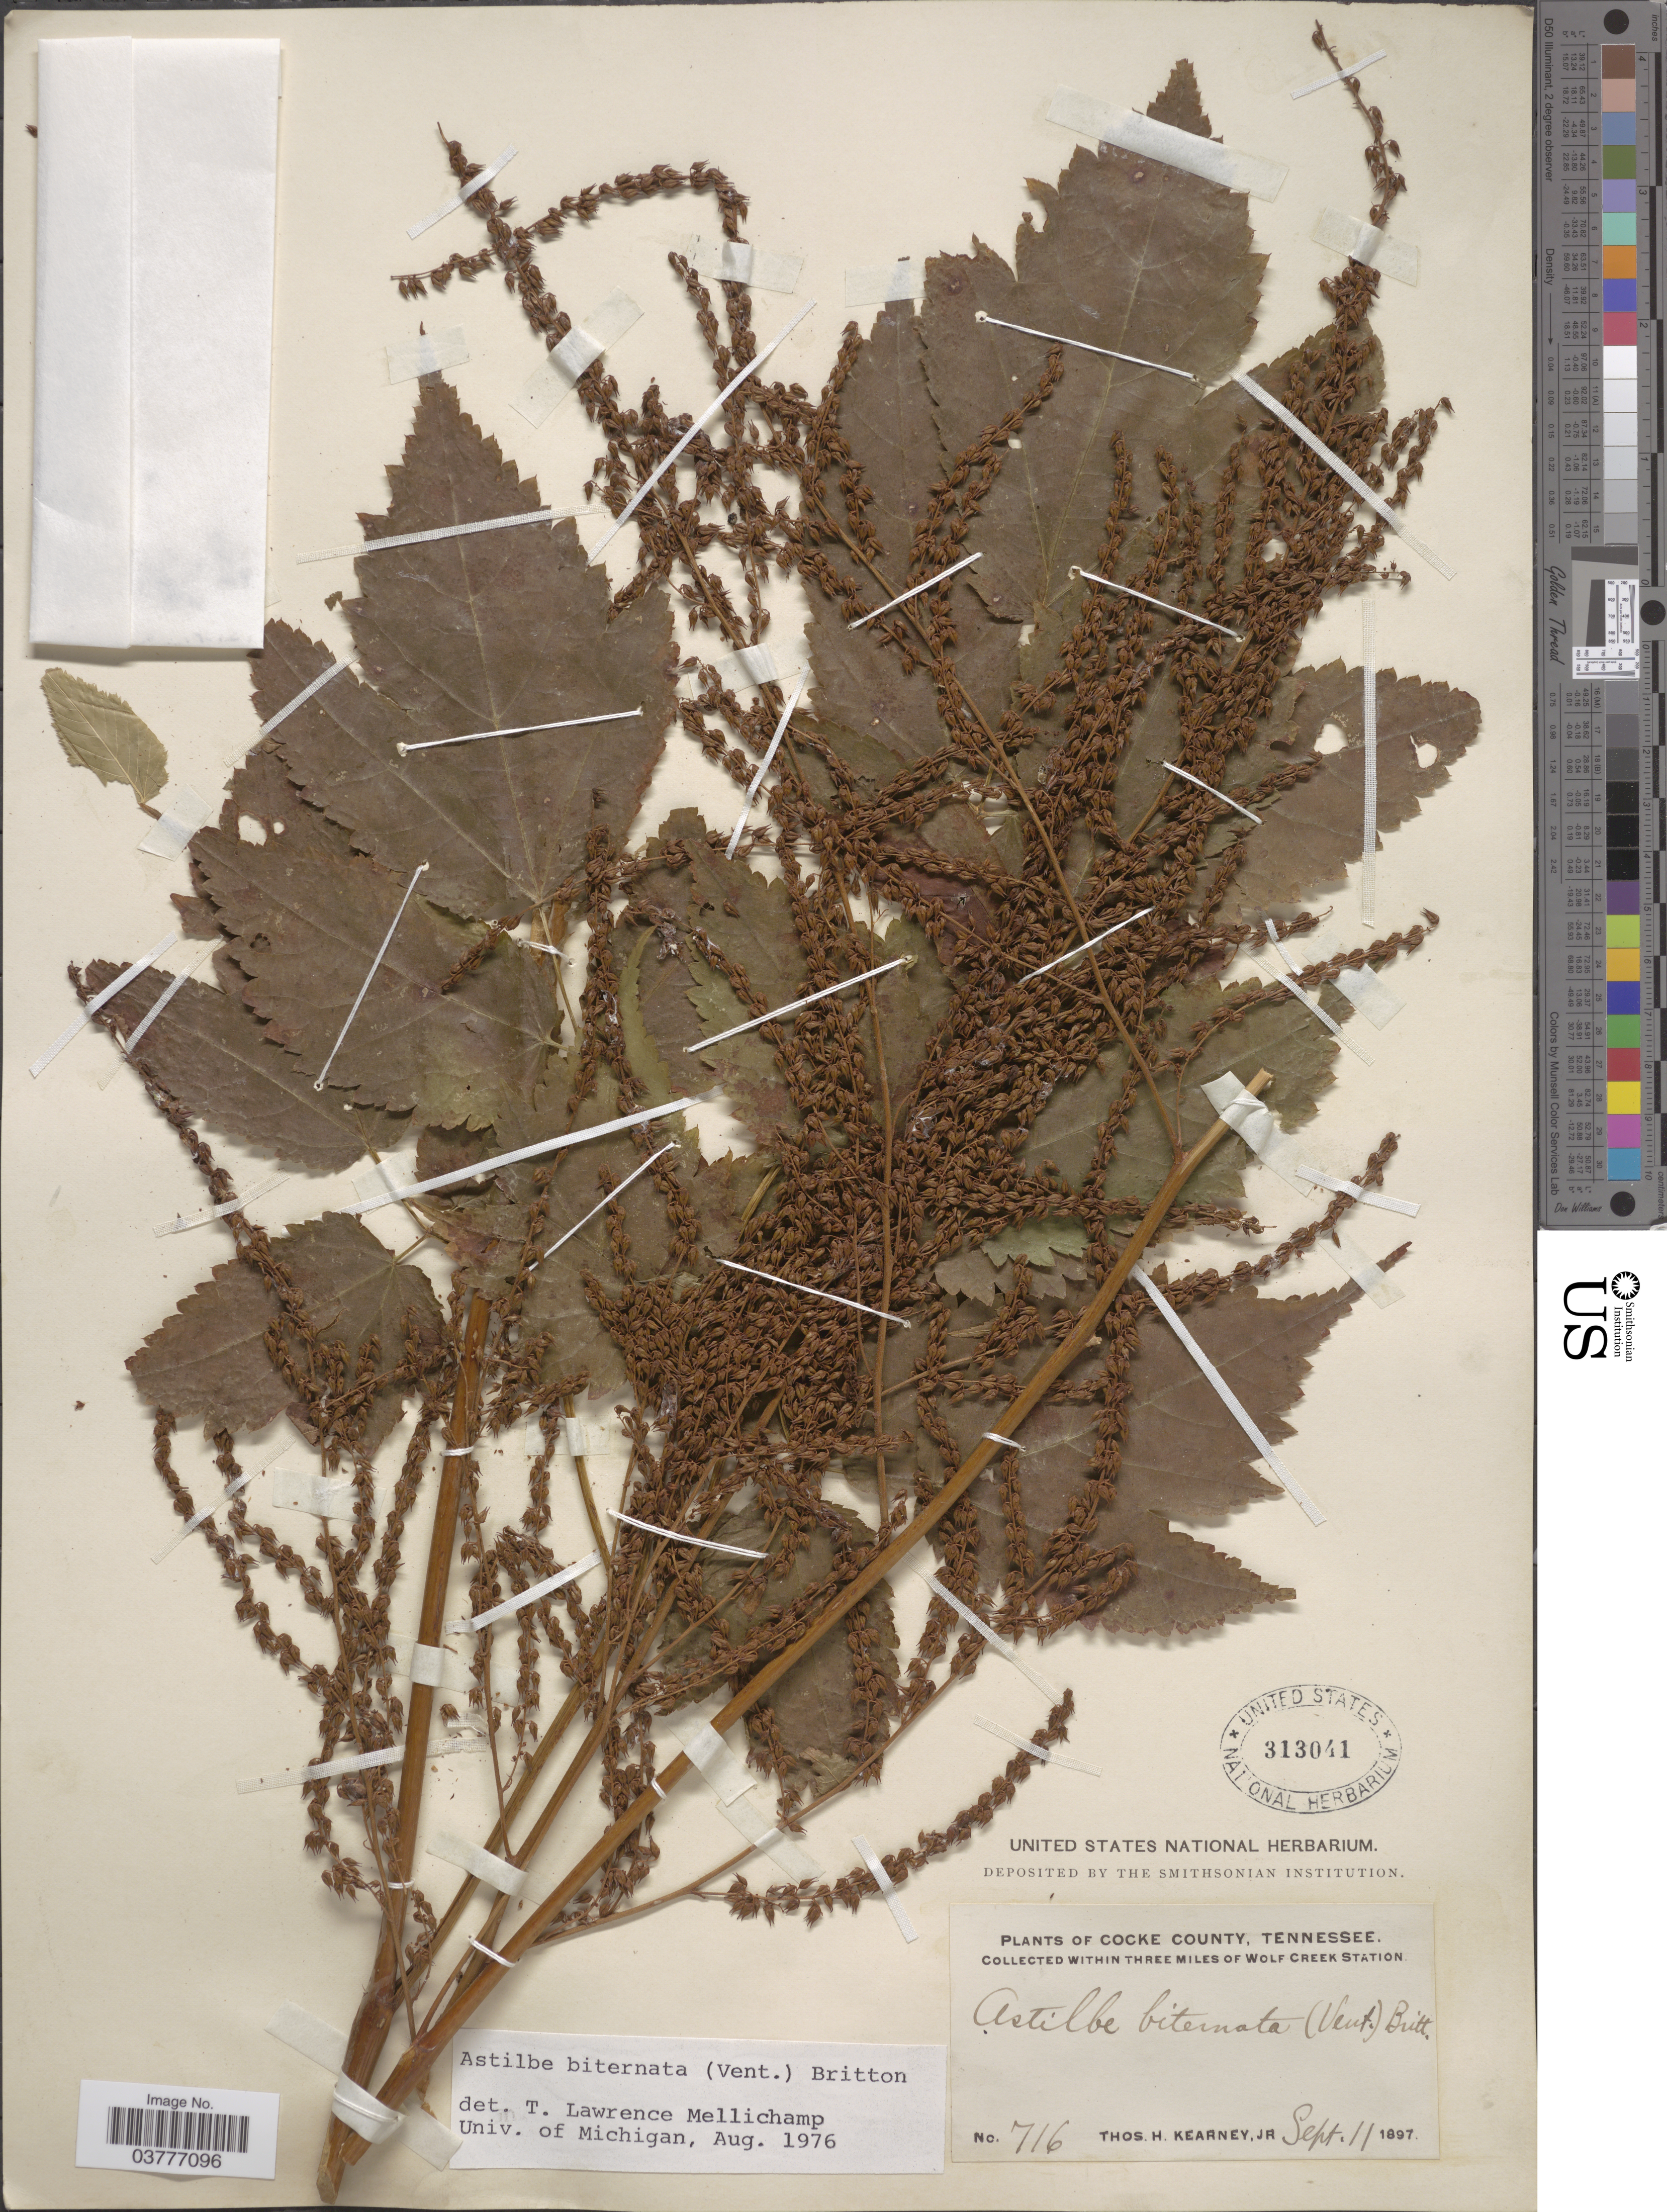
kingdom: Plantae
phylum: Tracheophyta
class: Magnoliopsida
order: Saxifragales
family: Saxifragaceae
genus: Astilbe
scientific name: Astilbe biternata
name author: (Vent.) Britton ex Kearney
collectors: T. H. Kearney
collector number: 716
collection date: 1897-09-11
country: United States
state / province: Tennessee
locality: Cocke County. Within three miles of Wolf Creek Station.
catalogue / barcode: US 313041